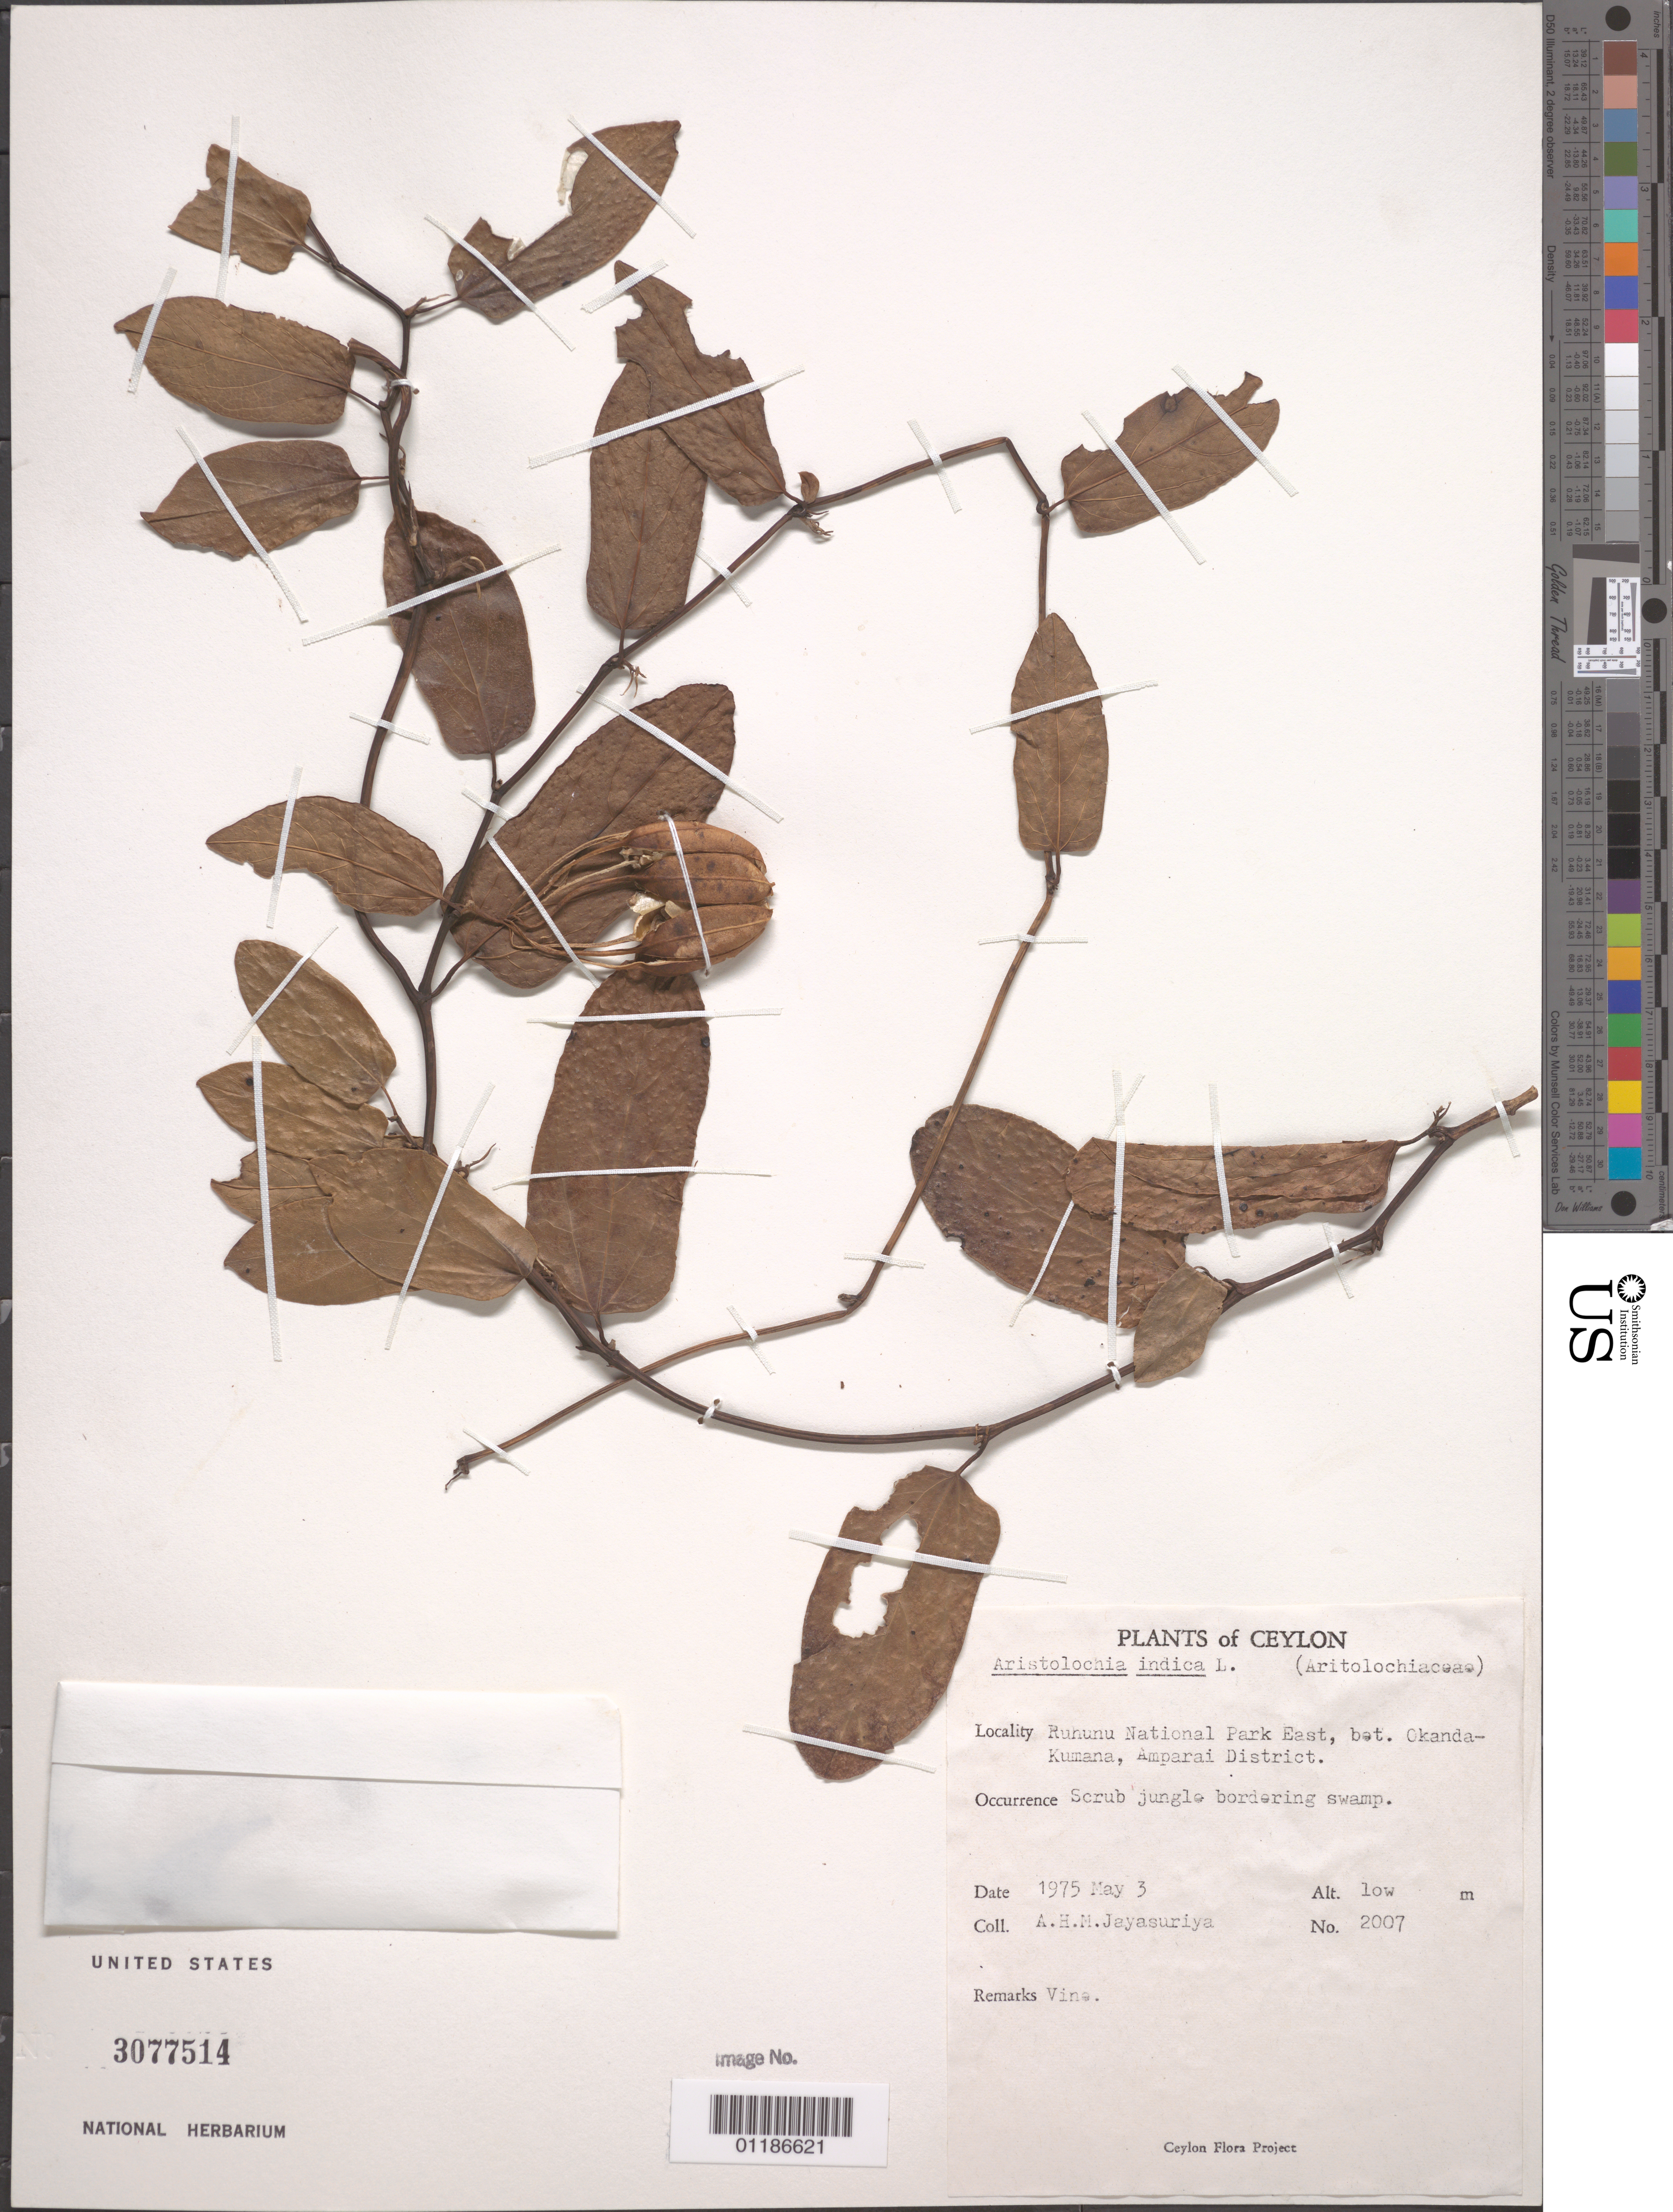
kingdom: Plantae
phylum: Tracheophyta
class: Magnoliopsida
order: Piperales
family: Aristolochiaceae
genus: Aristolochia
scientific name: Aristolochia indica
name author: L.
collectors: A. H. Jayasuriya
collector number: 2007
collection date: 1975-05-03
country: Sri Lanka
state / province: Eastern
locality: Ruhuna National Park East, bat. Okanda-Kumana, Amparai District.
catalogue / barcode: US 3077514